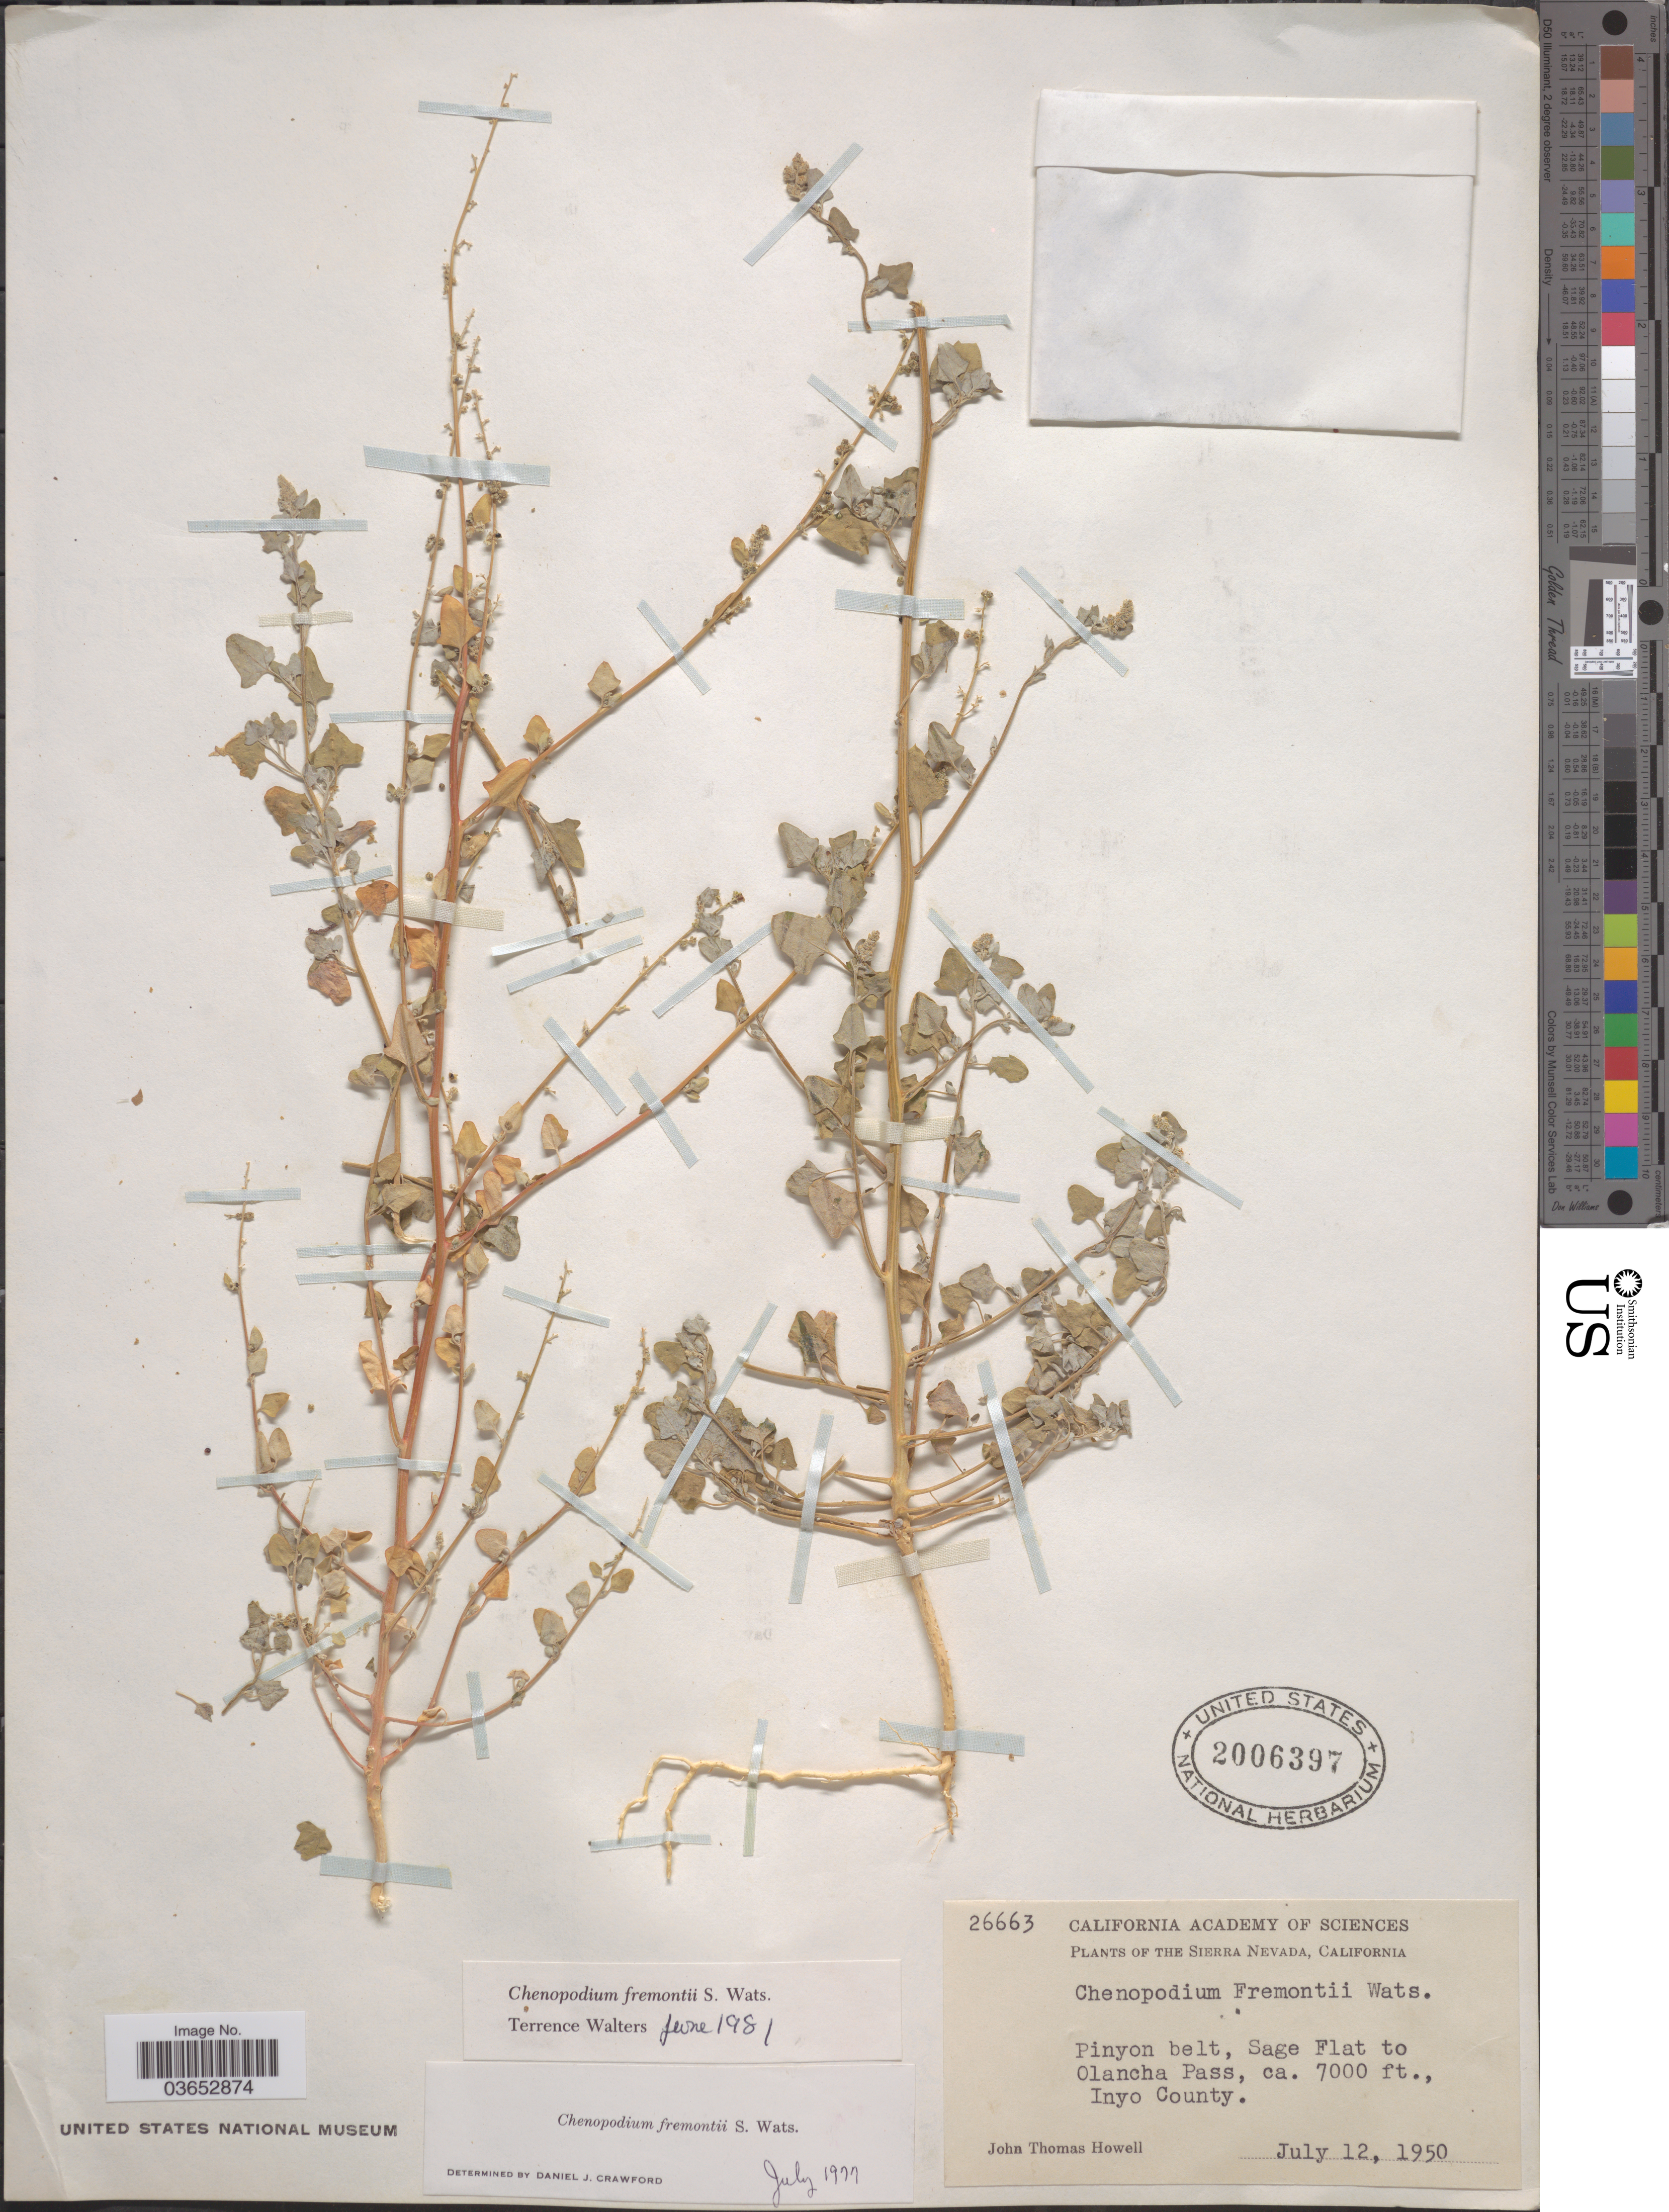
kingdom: Plantae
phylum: Tracheophyta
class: Magnoliopsida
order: Caryophyllales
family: Amaranthaceae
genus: Chenopodium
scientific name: Chenopodium fremontii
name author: S. Watson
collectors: J. T. Howell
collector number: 26663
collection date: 1950-07-12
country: United States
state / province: California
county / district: Inyo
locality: The Sierra Nevada. Pinyon belt, Sage Flat to Olancha Pass, Inyo County.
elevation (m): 2134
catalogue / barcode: US 2006397